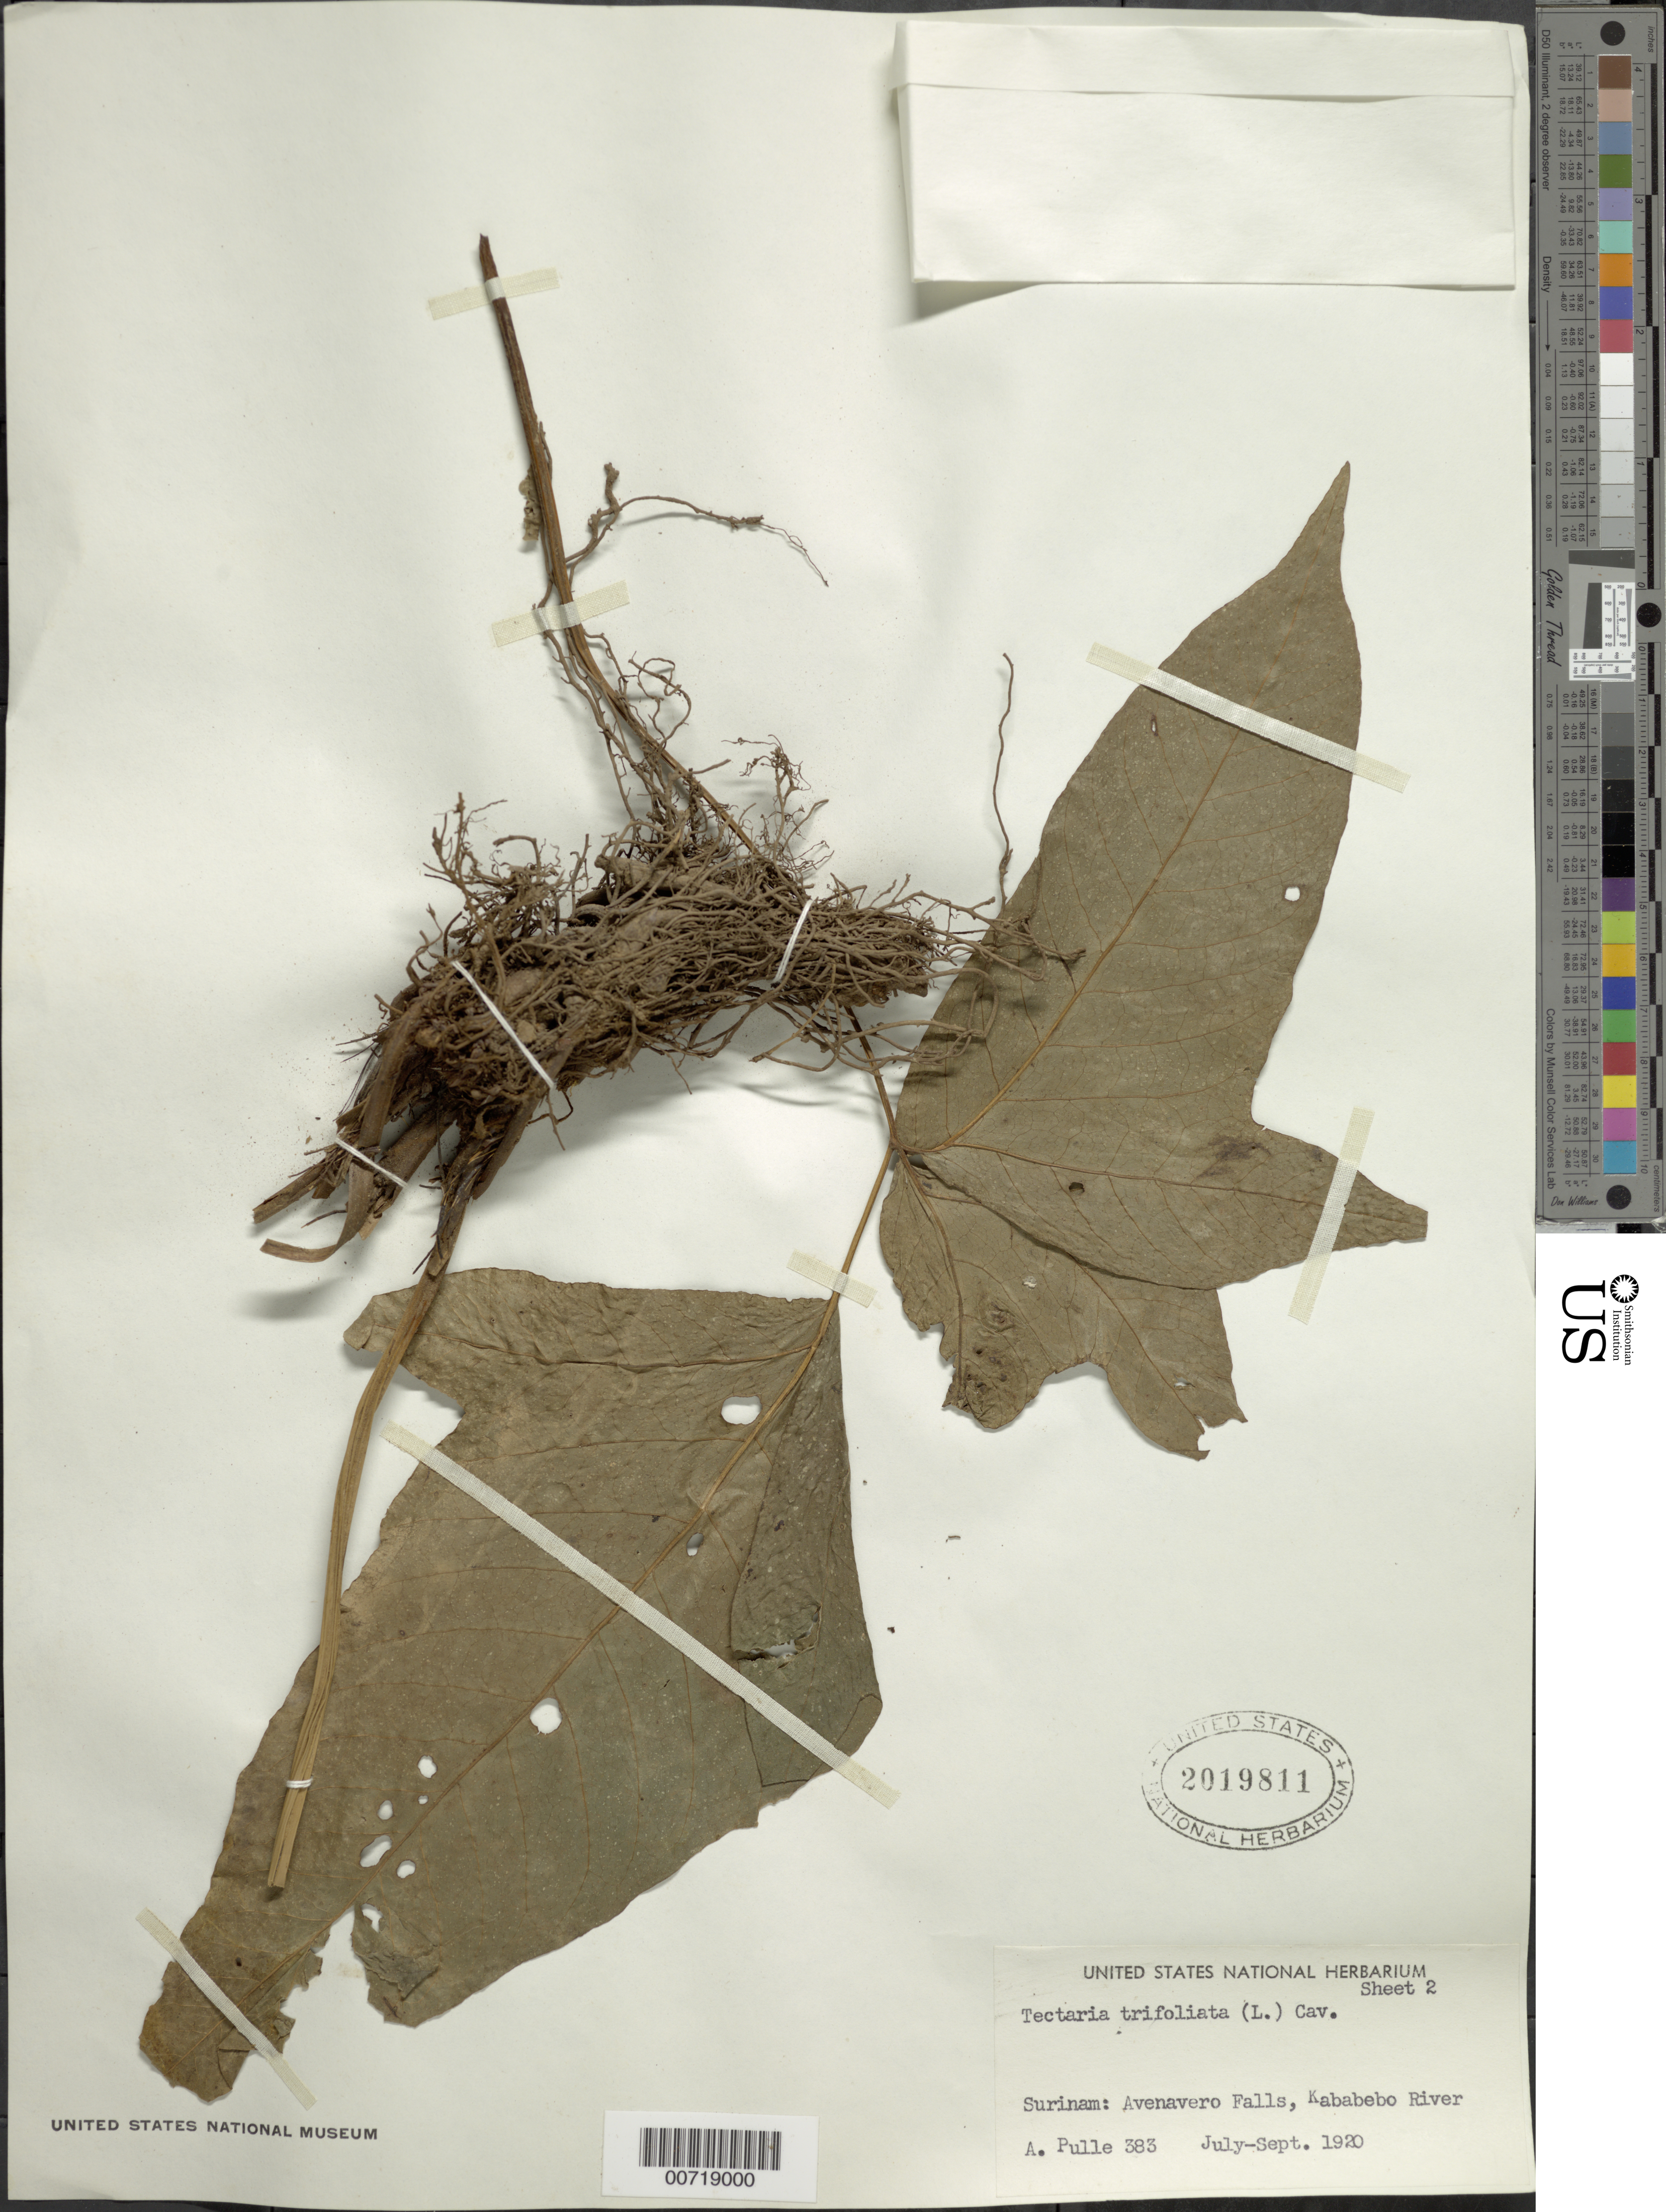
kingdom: Plantae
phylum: Tracheophyta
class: Polypodiopsida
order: Polypodiales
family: Tectariaceae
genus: Tectaria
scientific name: Tectaria trifoliata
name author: (L.) Cav.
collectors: A. A. Pulle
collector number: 383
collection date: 1920-07/1920-09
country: Suriname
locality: Avanavero Falls, Kabalebo River.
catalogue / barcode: US 2019811